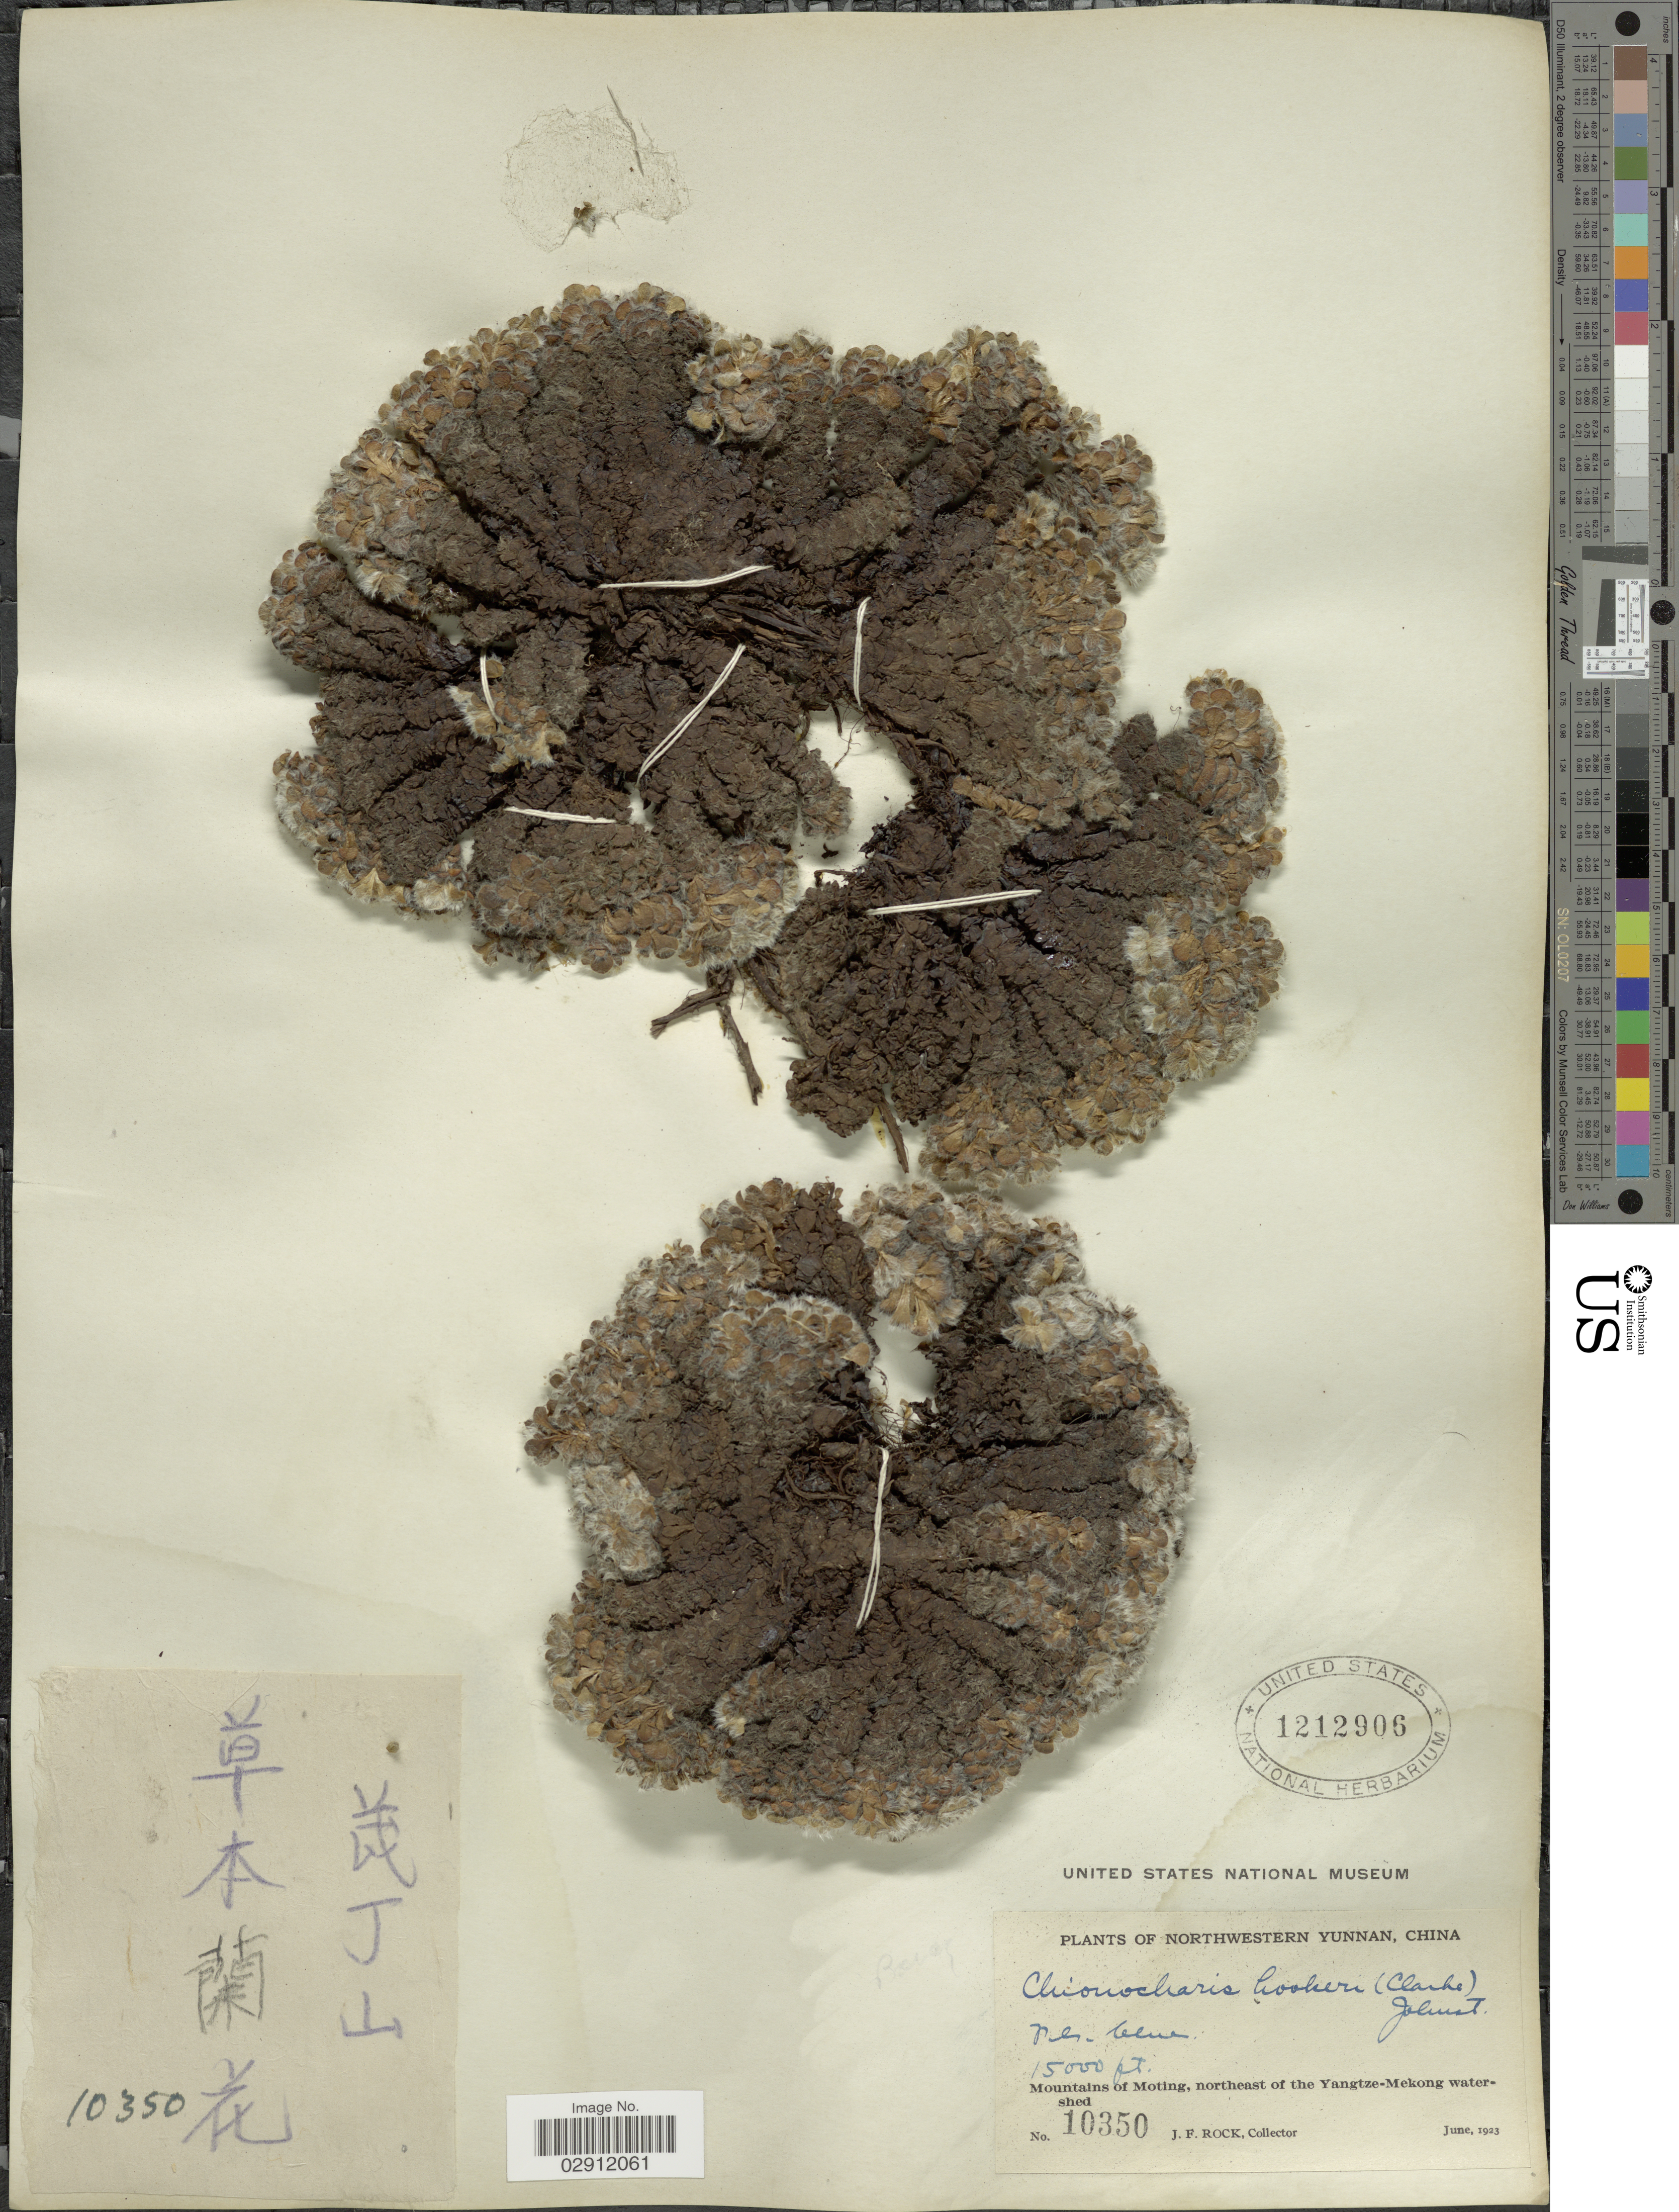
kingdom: Plantae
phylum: Tracheophyta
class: Magnoliopsida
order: Boraginales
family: Boraginaceae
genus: Chionocharis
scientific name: Chionocharis hookeri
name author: (C.B. Clarke) I.M. Johnst.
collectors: J. F. Rock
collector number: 10350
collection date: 1923-06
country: China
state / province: Yunnan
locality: Northwestern Yunnan. Mountains of Moting, northeast of the Yangtze-Mekong watershed.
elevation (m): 4572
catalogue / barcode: US 1212906